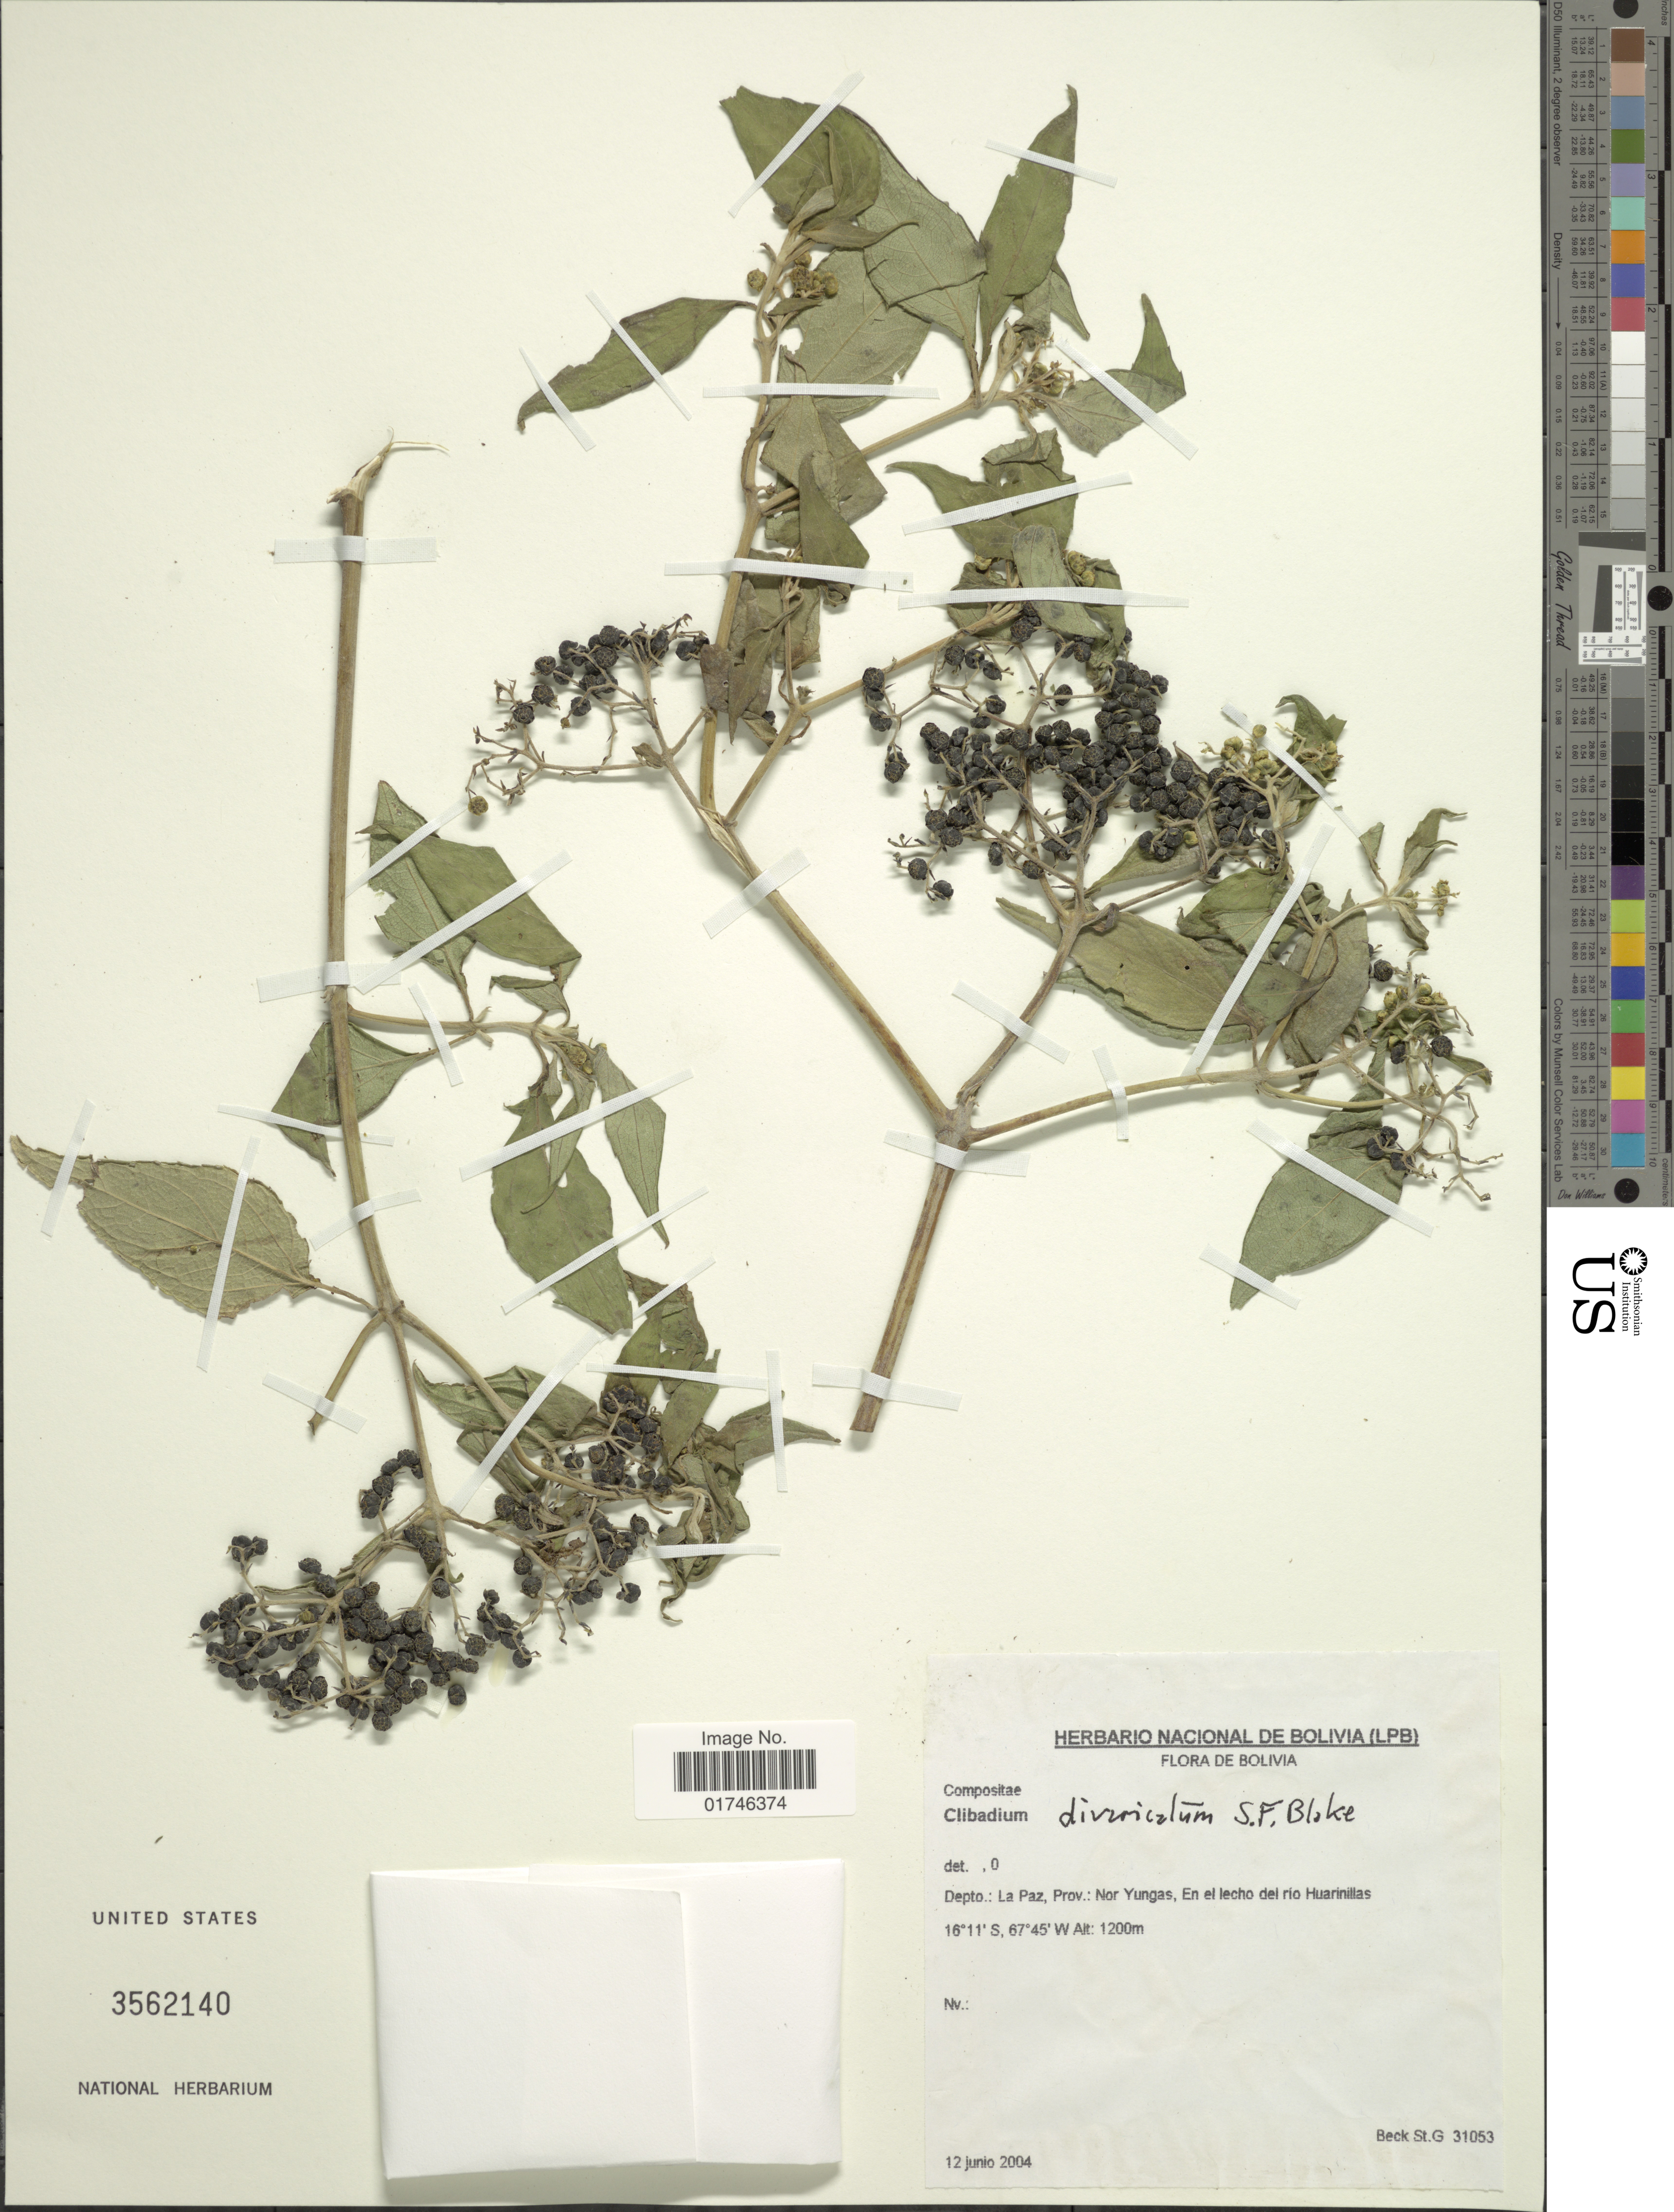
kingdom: Plantae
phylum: Tracheophyta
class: Magnoliopsida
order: Asterales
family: Asteraceae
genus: Clibadium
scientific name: Clibadium divarticatum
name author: S.F. Blake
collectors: S. G. Beck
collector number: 31053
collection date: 2004-06-12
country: Bolivia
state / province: La Paz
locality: Dept.: La Paz, Prov.: Nor Yungas, En el lecho del rio Huarinillas.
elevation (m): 1200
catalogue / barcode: US 3562140